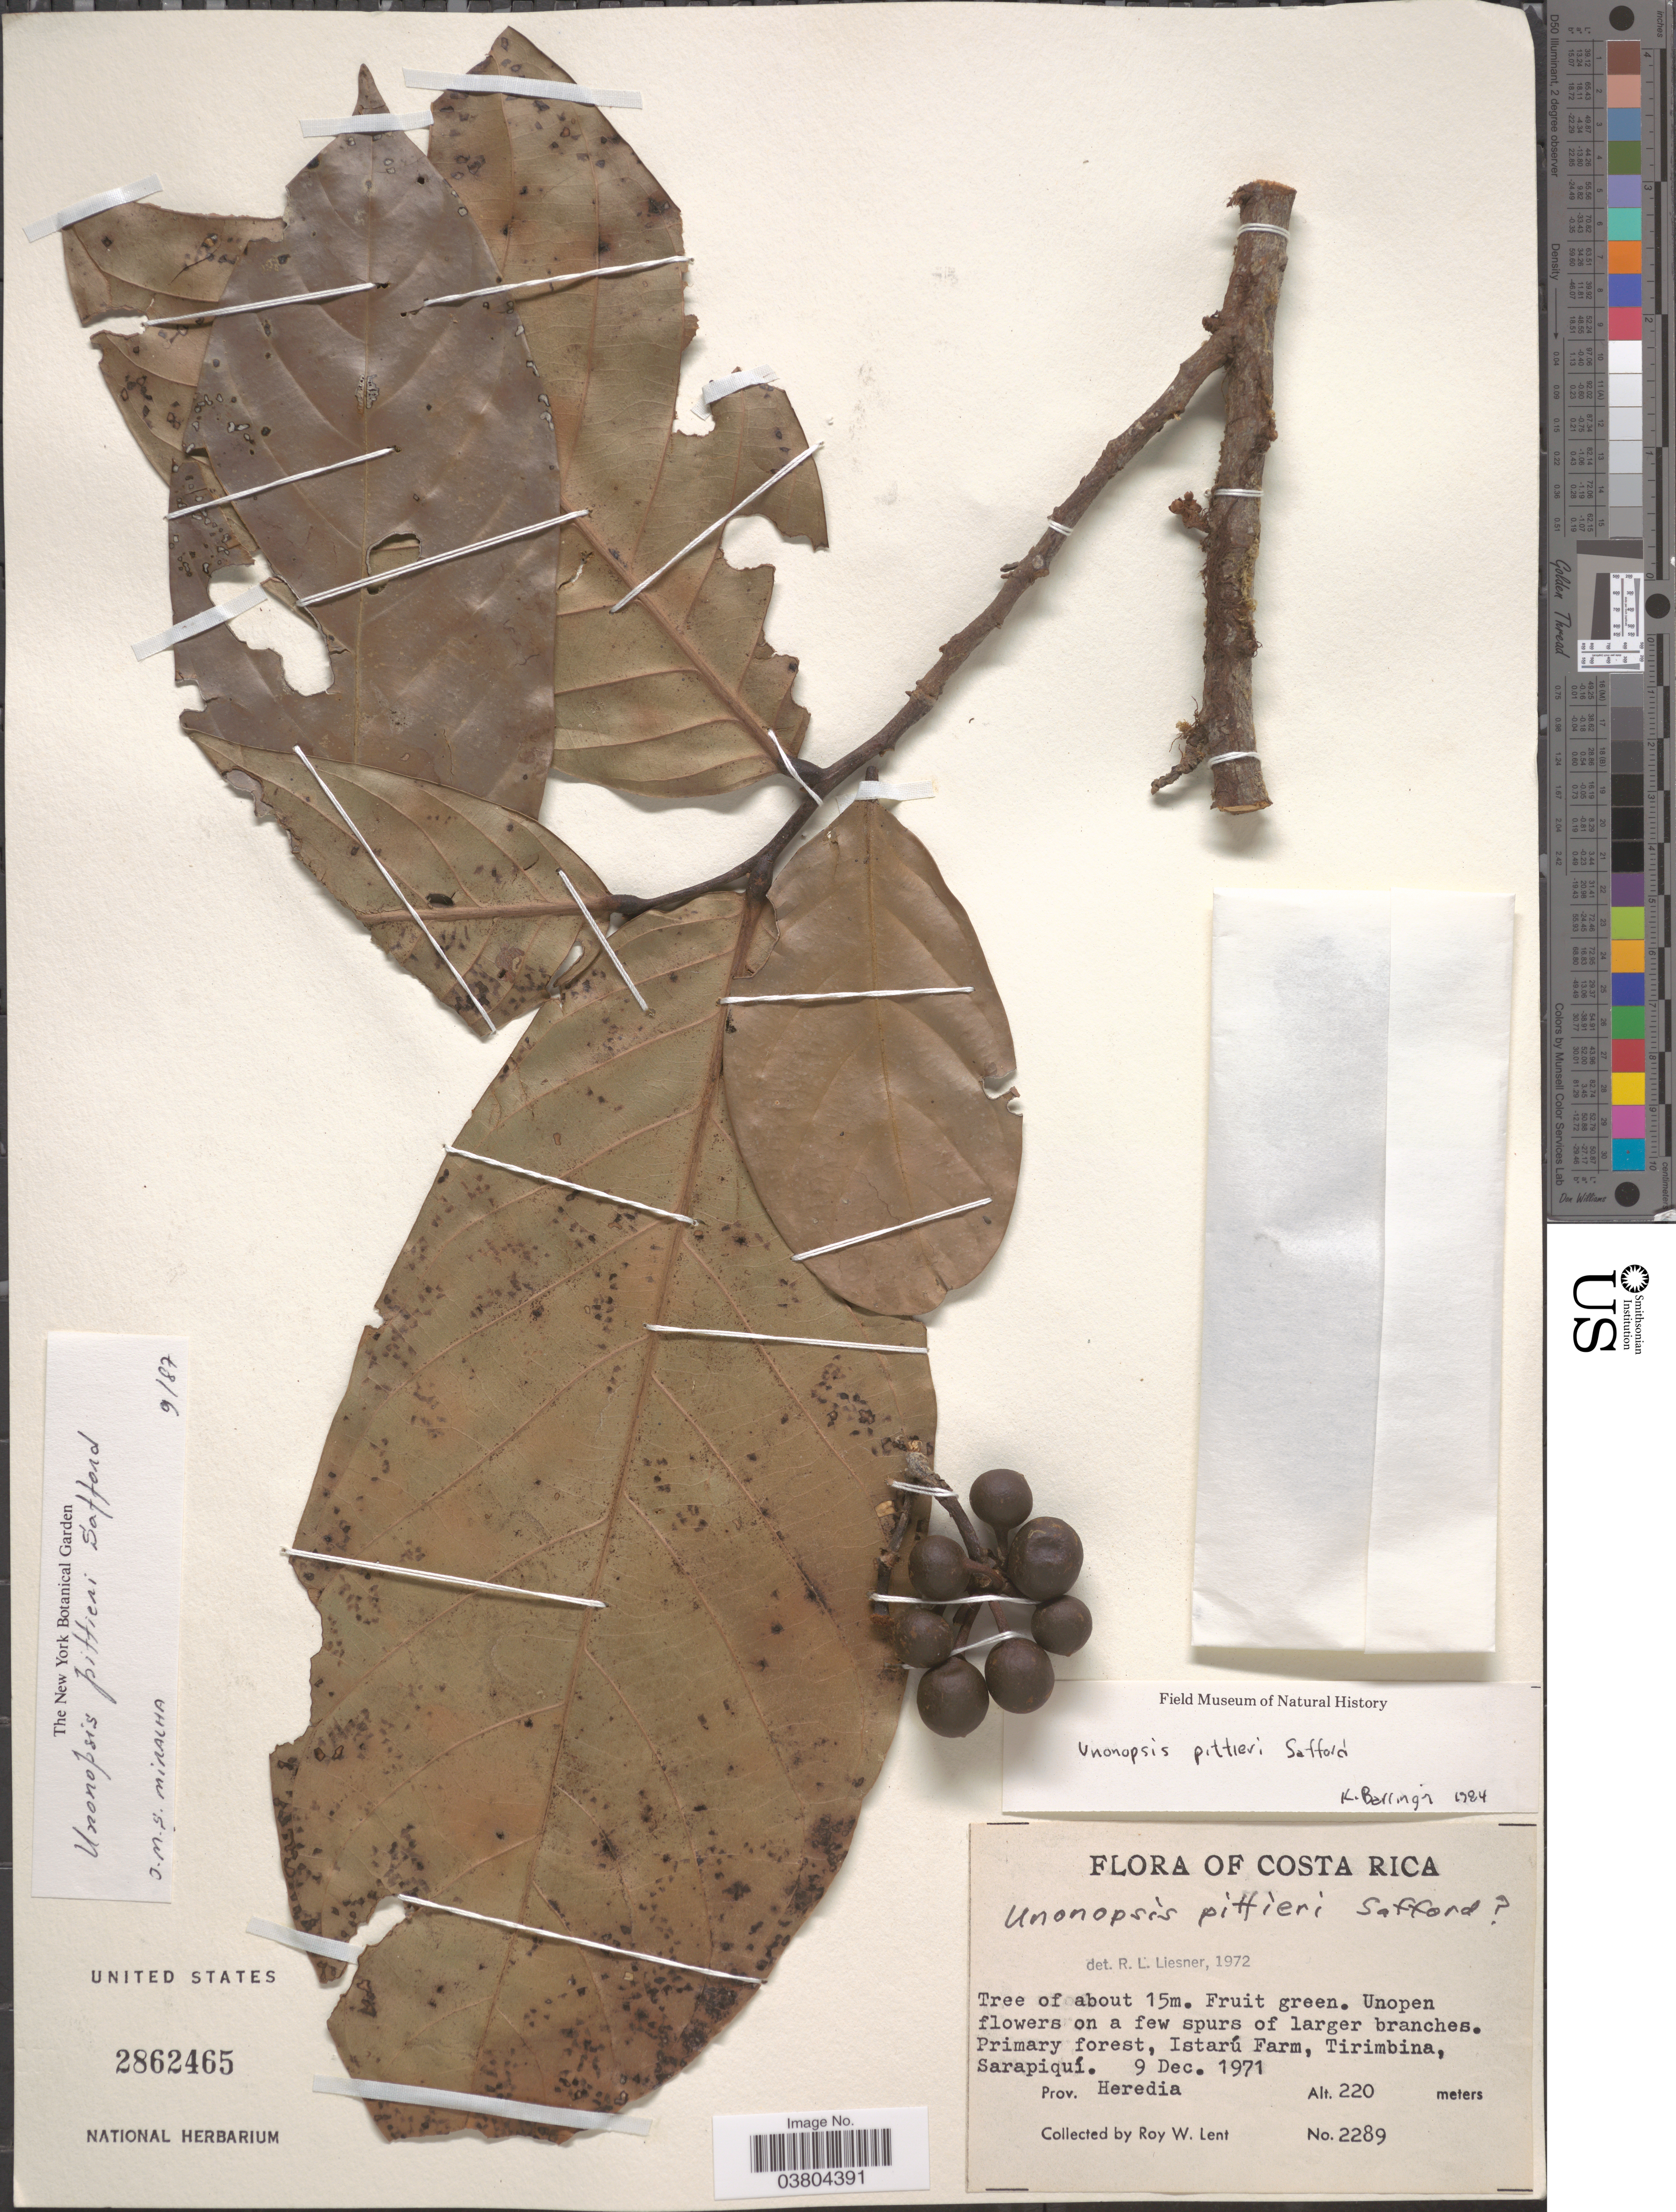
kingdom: Plantae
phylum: Tracheophyta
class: Magnoliopsida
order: Magnoliales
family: Annonaceae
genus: Unonopsis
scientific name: Unonopsis pittieri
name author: Saff.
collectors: R. W. Lent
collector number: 2289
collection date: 1971-12-09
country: Costa Rica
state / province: Heredia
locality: Primary forest, Istarú Farm, Tirimbina, Sarapiquí.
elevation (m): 220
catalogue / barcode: US 2862465